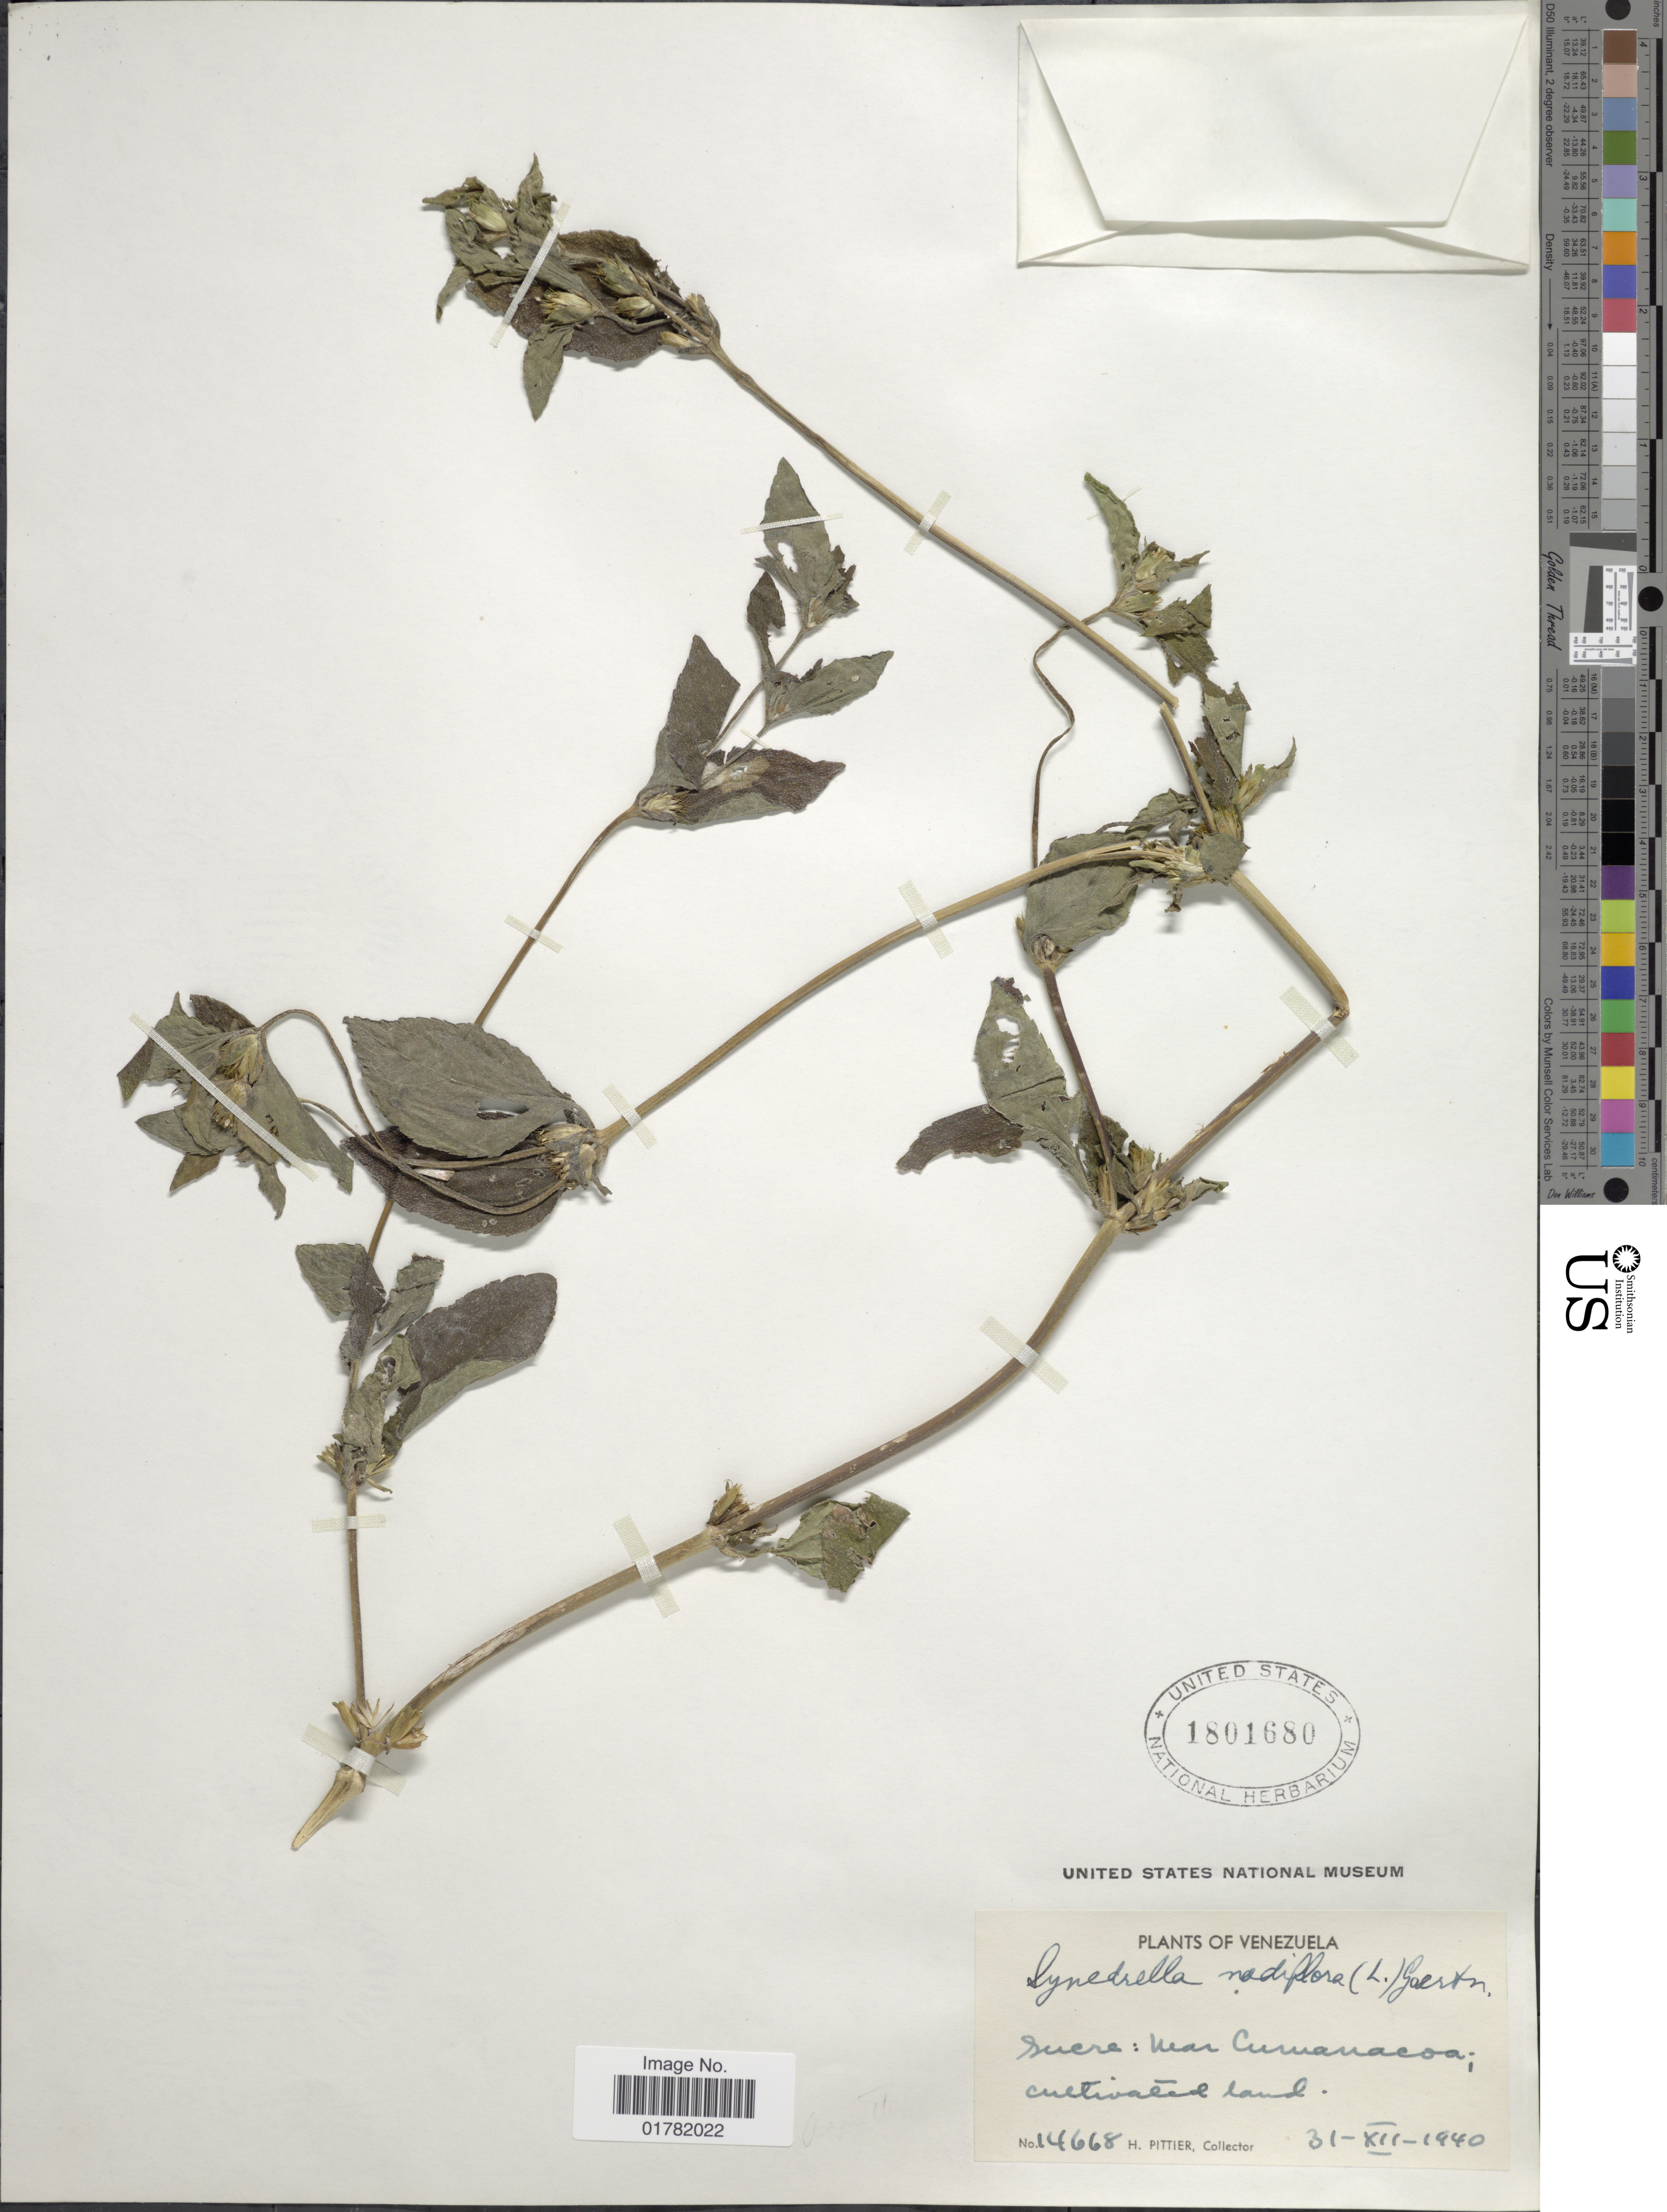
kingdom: Plantae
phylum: Tracheophyta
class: Magnoliopsida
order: Asterales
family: Asteraceae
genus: Synedrella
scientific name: Synedrella nodiflora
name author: (L.) Gaertn.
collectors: H. F. Pittier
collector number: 14668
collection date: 1940-12-31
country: Venezuela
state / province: Sucre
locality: Sucre: near Cumanacoa; cultivated land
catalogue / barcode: US 1801680